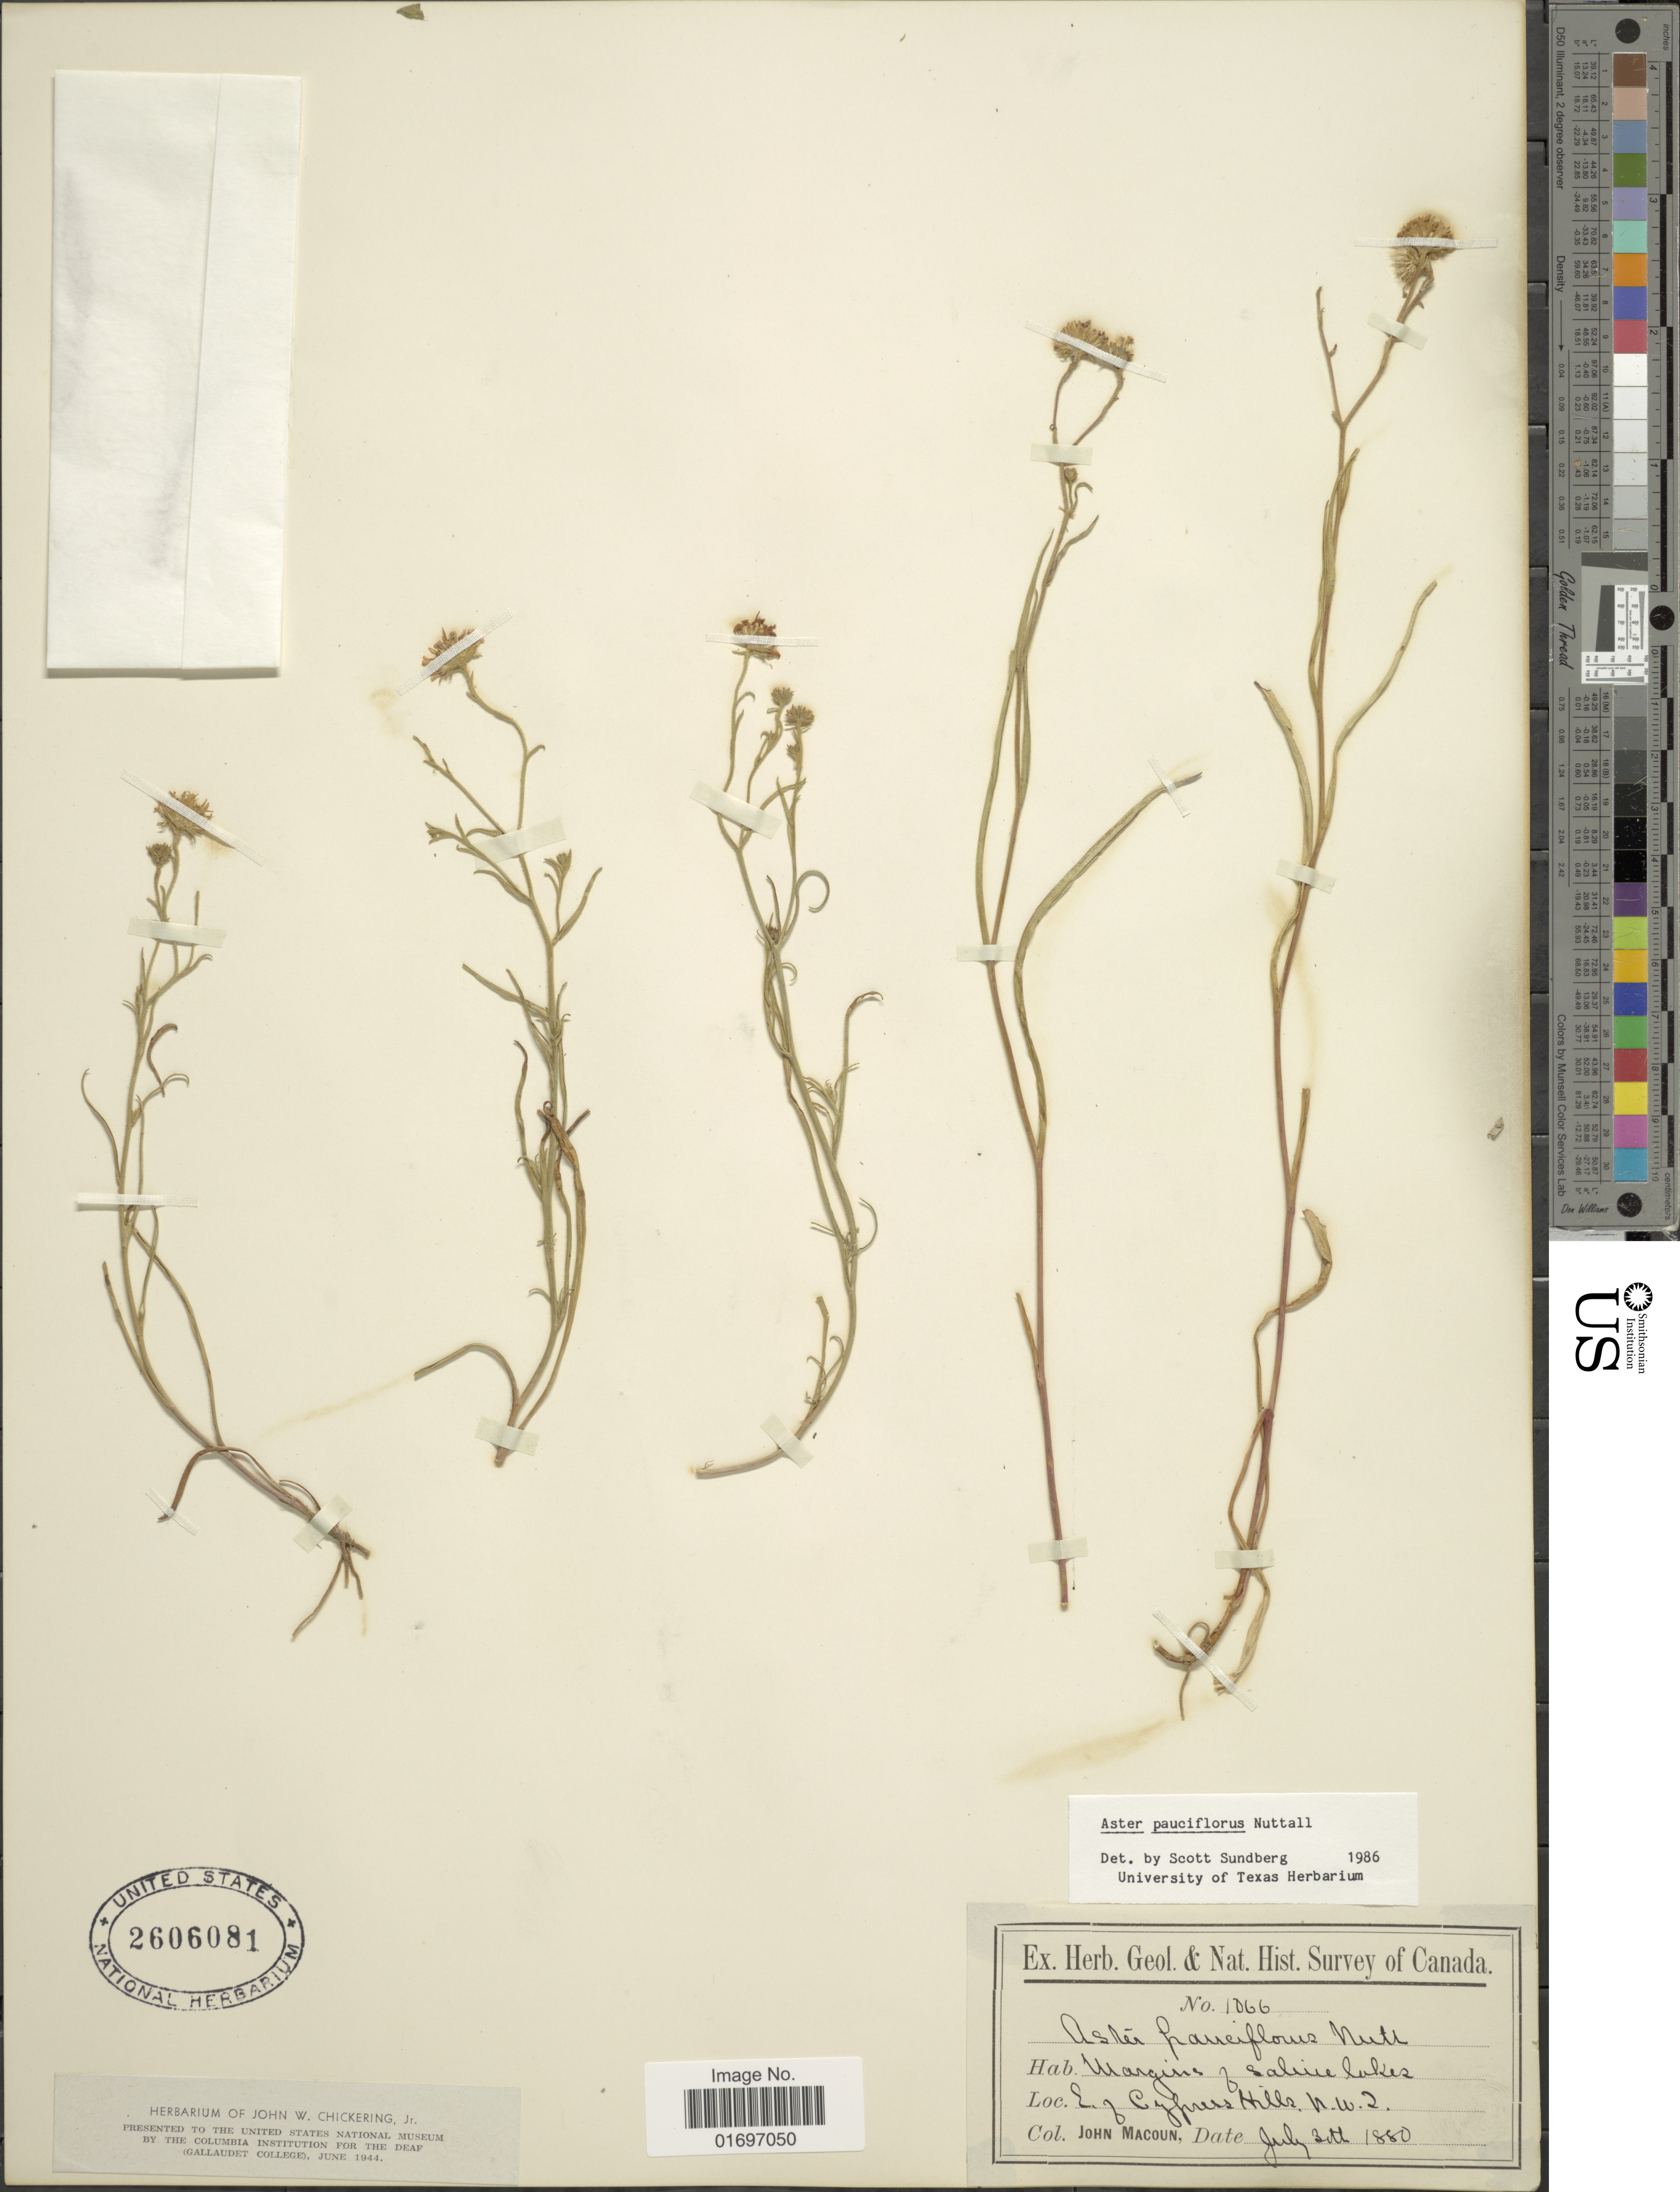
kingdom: Plantae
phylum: Tracheophyta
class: Magnoliopsida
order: Asterales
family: Asteraceae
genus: Almutaster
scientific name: Almutaster pauciflorus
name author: (Nutt.) Á. Löve & D. Löve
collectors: J. Macoun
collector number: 1066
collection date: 1880-07-03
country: Canada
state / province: Northwest Territories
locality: E. of Cypress Hills, N.W.T.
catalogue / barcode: US 2606081